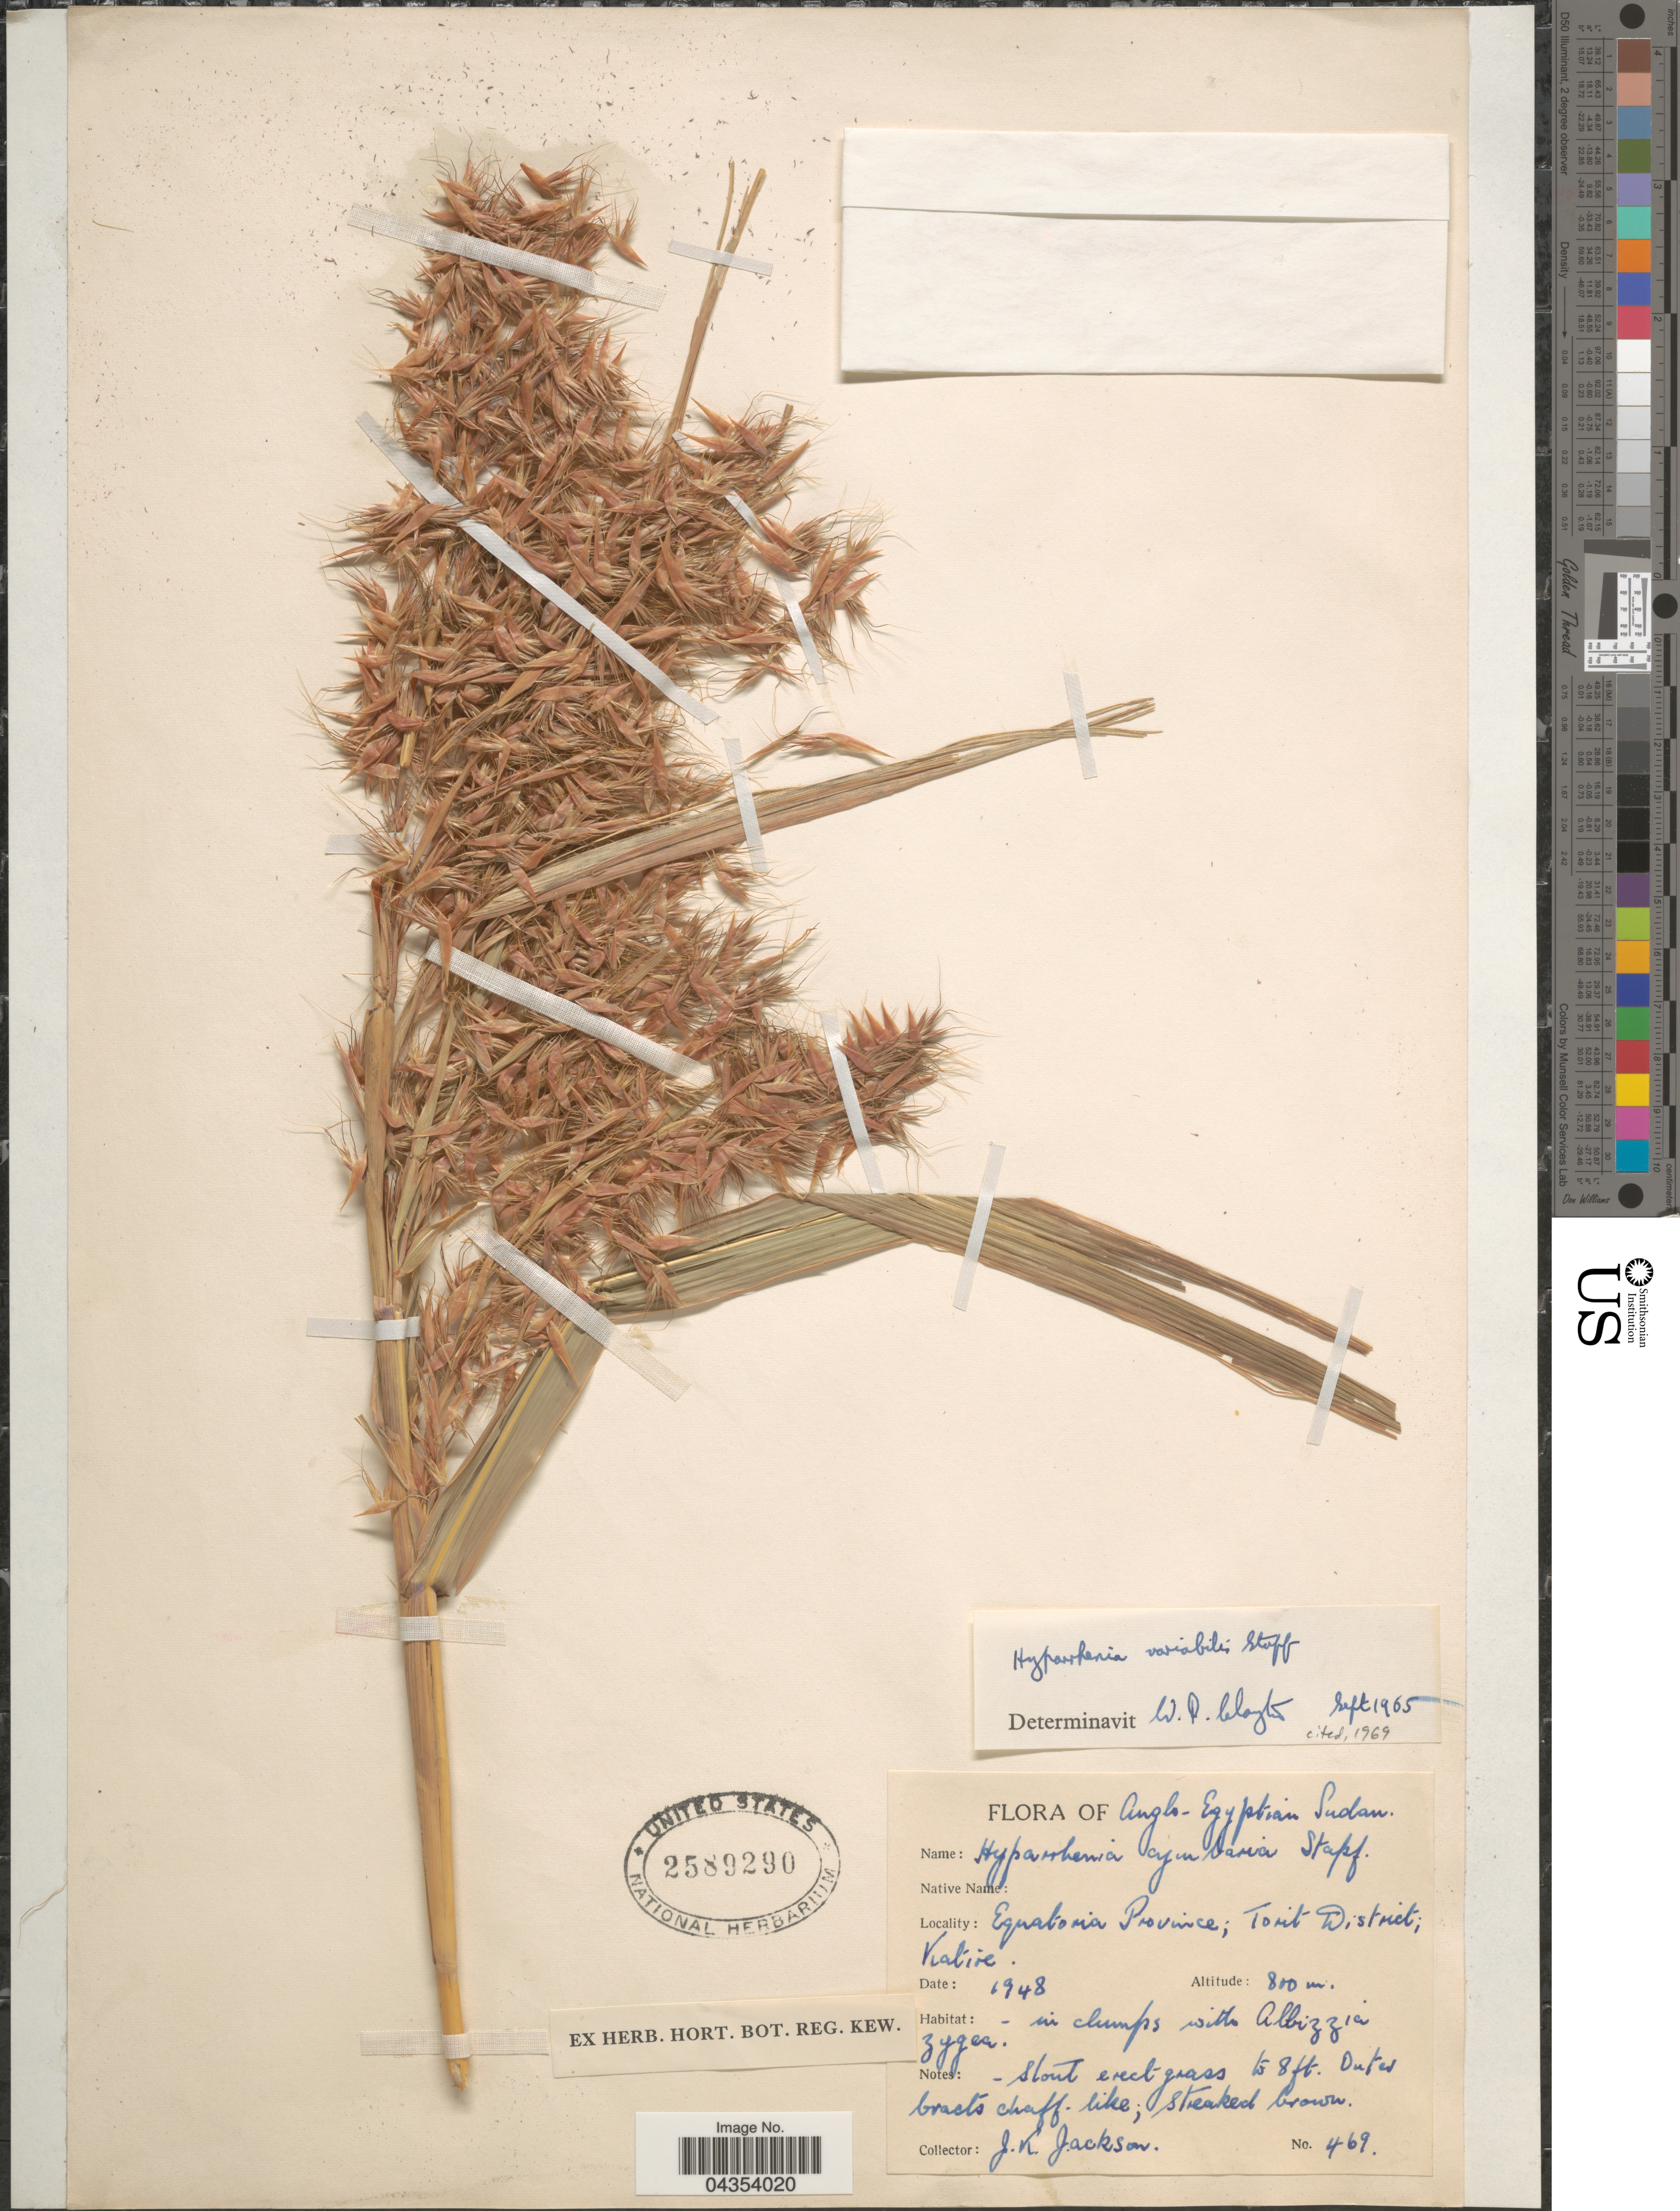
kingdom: Plantae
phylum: Tracheophyta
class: Liliopsida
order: Poales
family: Poaceae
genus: Hyparrhenia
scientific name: Hyparrhenia variabilis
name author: Stapf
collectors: J. Jackson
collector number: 469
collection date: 1948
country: Angola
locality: Anglo-Eqyptian Sudan. Equatoria Province; Torit District; Kaltire.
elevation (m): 800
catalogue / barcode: US 2589290